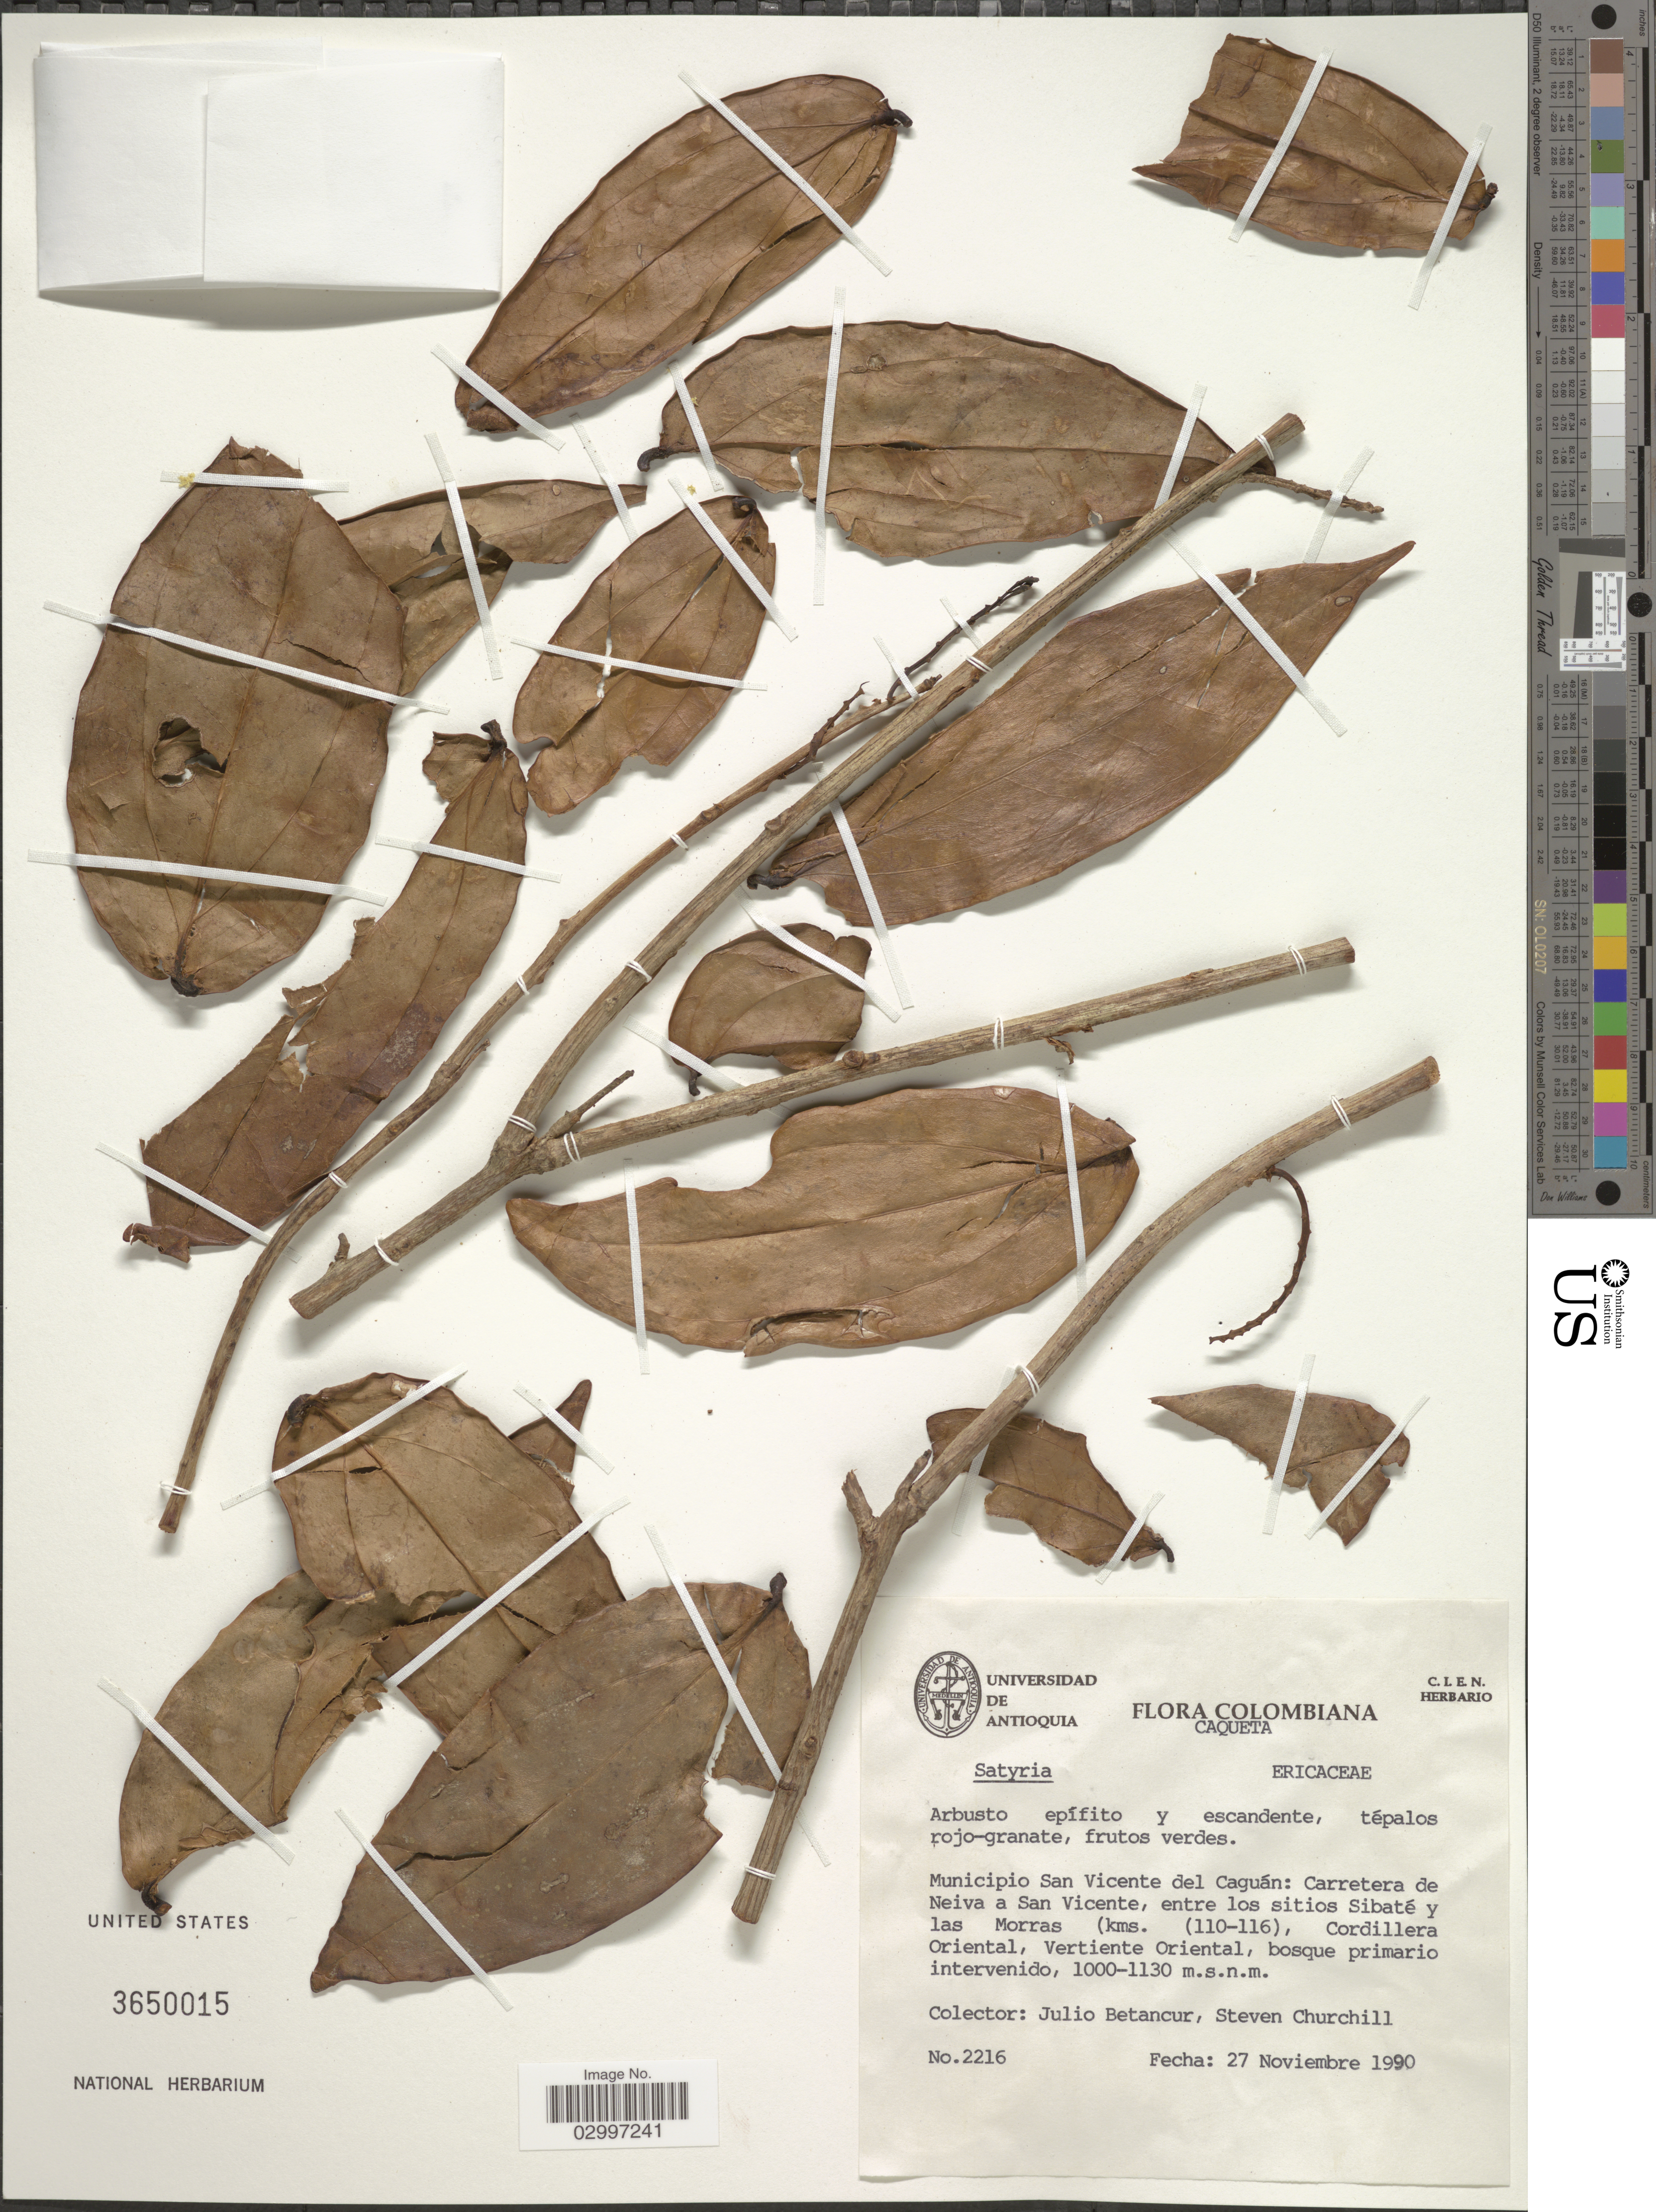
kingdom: Plantae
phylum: Tracheophyta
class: Magnoliopsida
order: Ericales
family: Ericaceae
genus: Satyria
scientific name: Satyria sp.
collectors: J. Betancur & S. Churchill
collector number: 2216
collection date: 1990-11-27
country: Colombia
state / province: Caquetá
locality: Municipio San Vicente del Caguán: Carretera de Neiva a San Vicente, entre los sitios Sibaté y las Morras (kms. (110-116), Cordillera Oriental, Vertiente Oriental).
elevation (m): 1000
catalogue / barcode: US 3650015